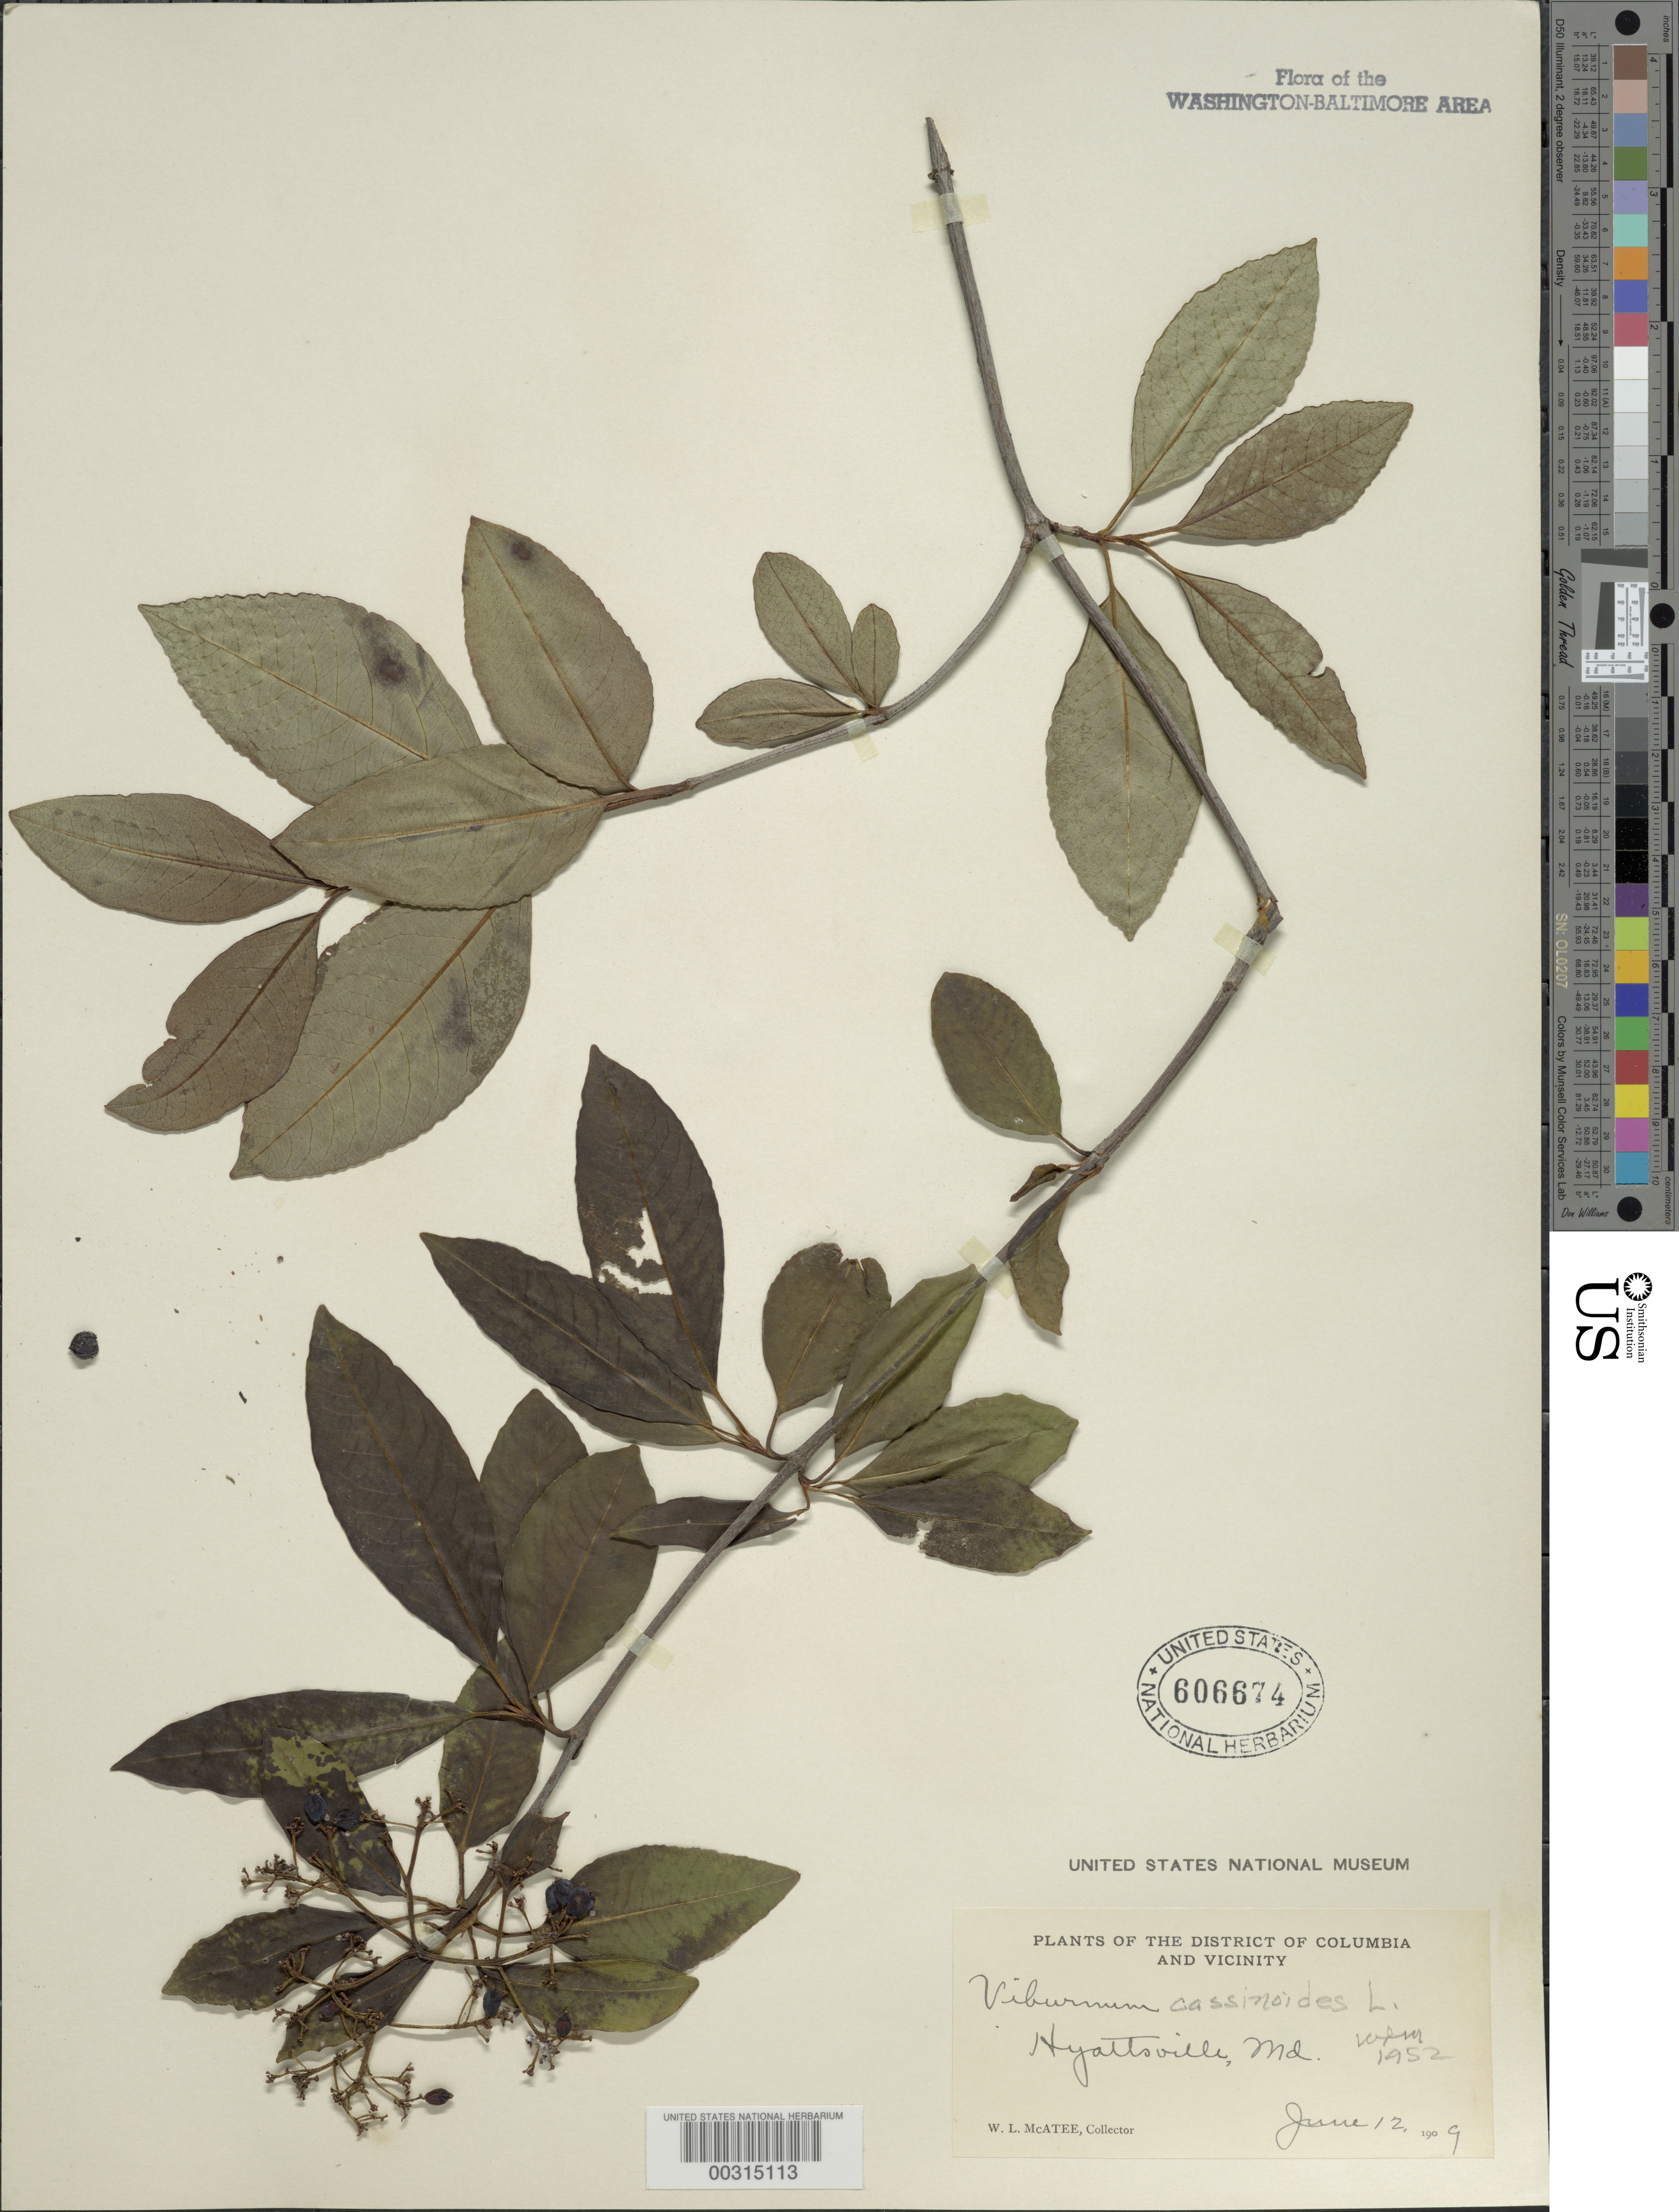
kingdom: Plantae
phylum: Tracheophyta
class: Magnoliopsida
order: Dipsacales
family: Viburnaceae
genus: Viburnum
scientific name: Viburnum cassinoides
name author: L.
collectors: W. McAtee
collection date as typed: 12 Jun 1909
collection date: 1909-06-12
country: United States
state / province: Maryland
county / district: Prince George's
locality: Hyattsville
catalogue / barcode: US 606674